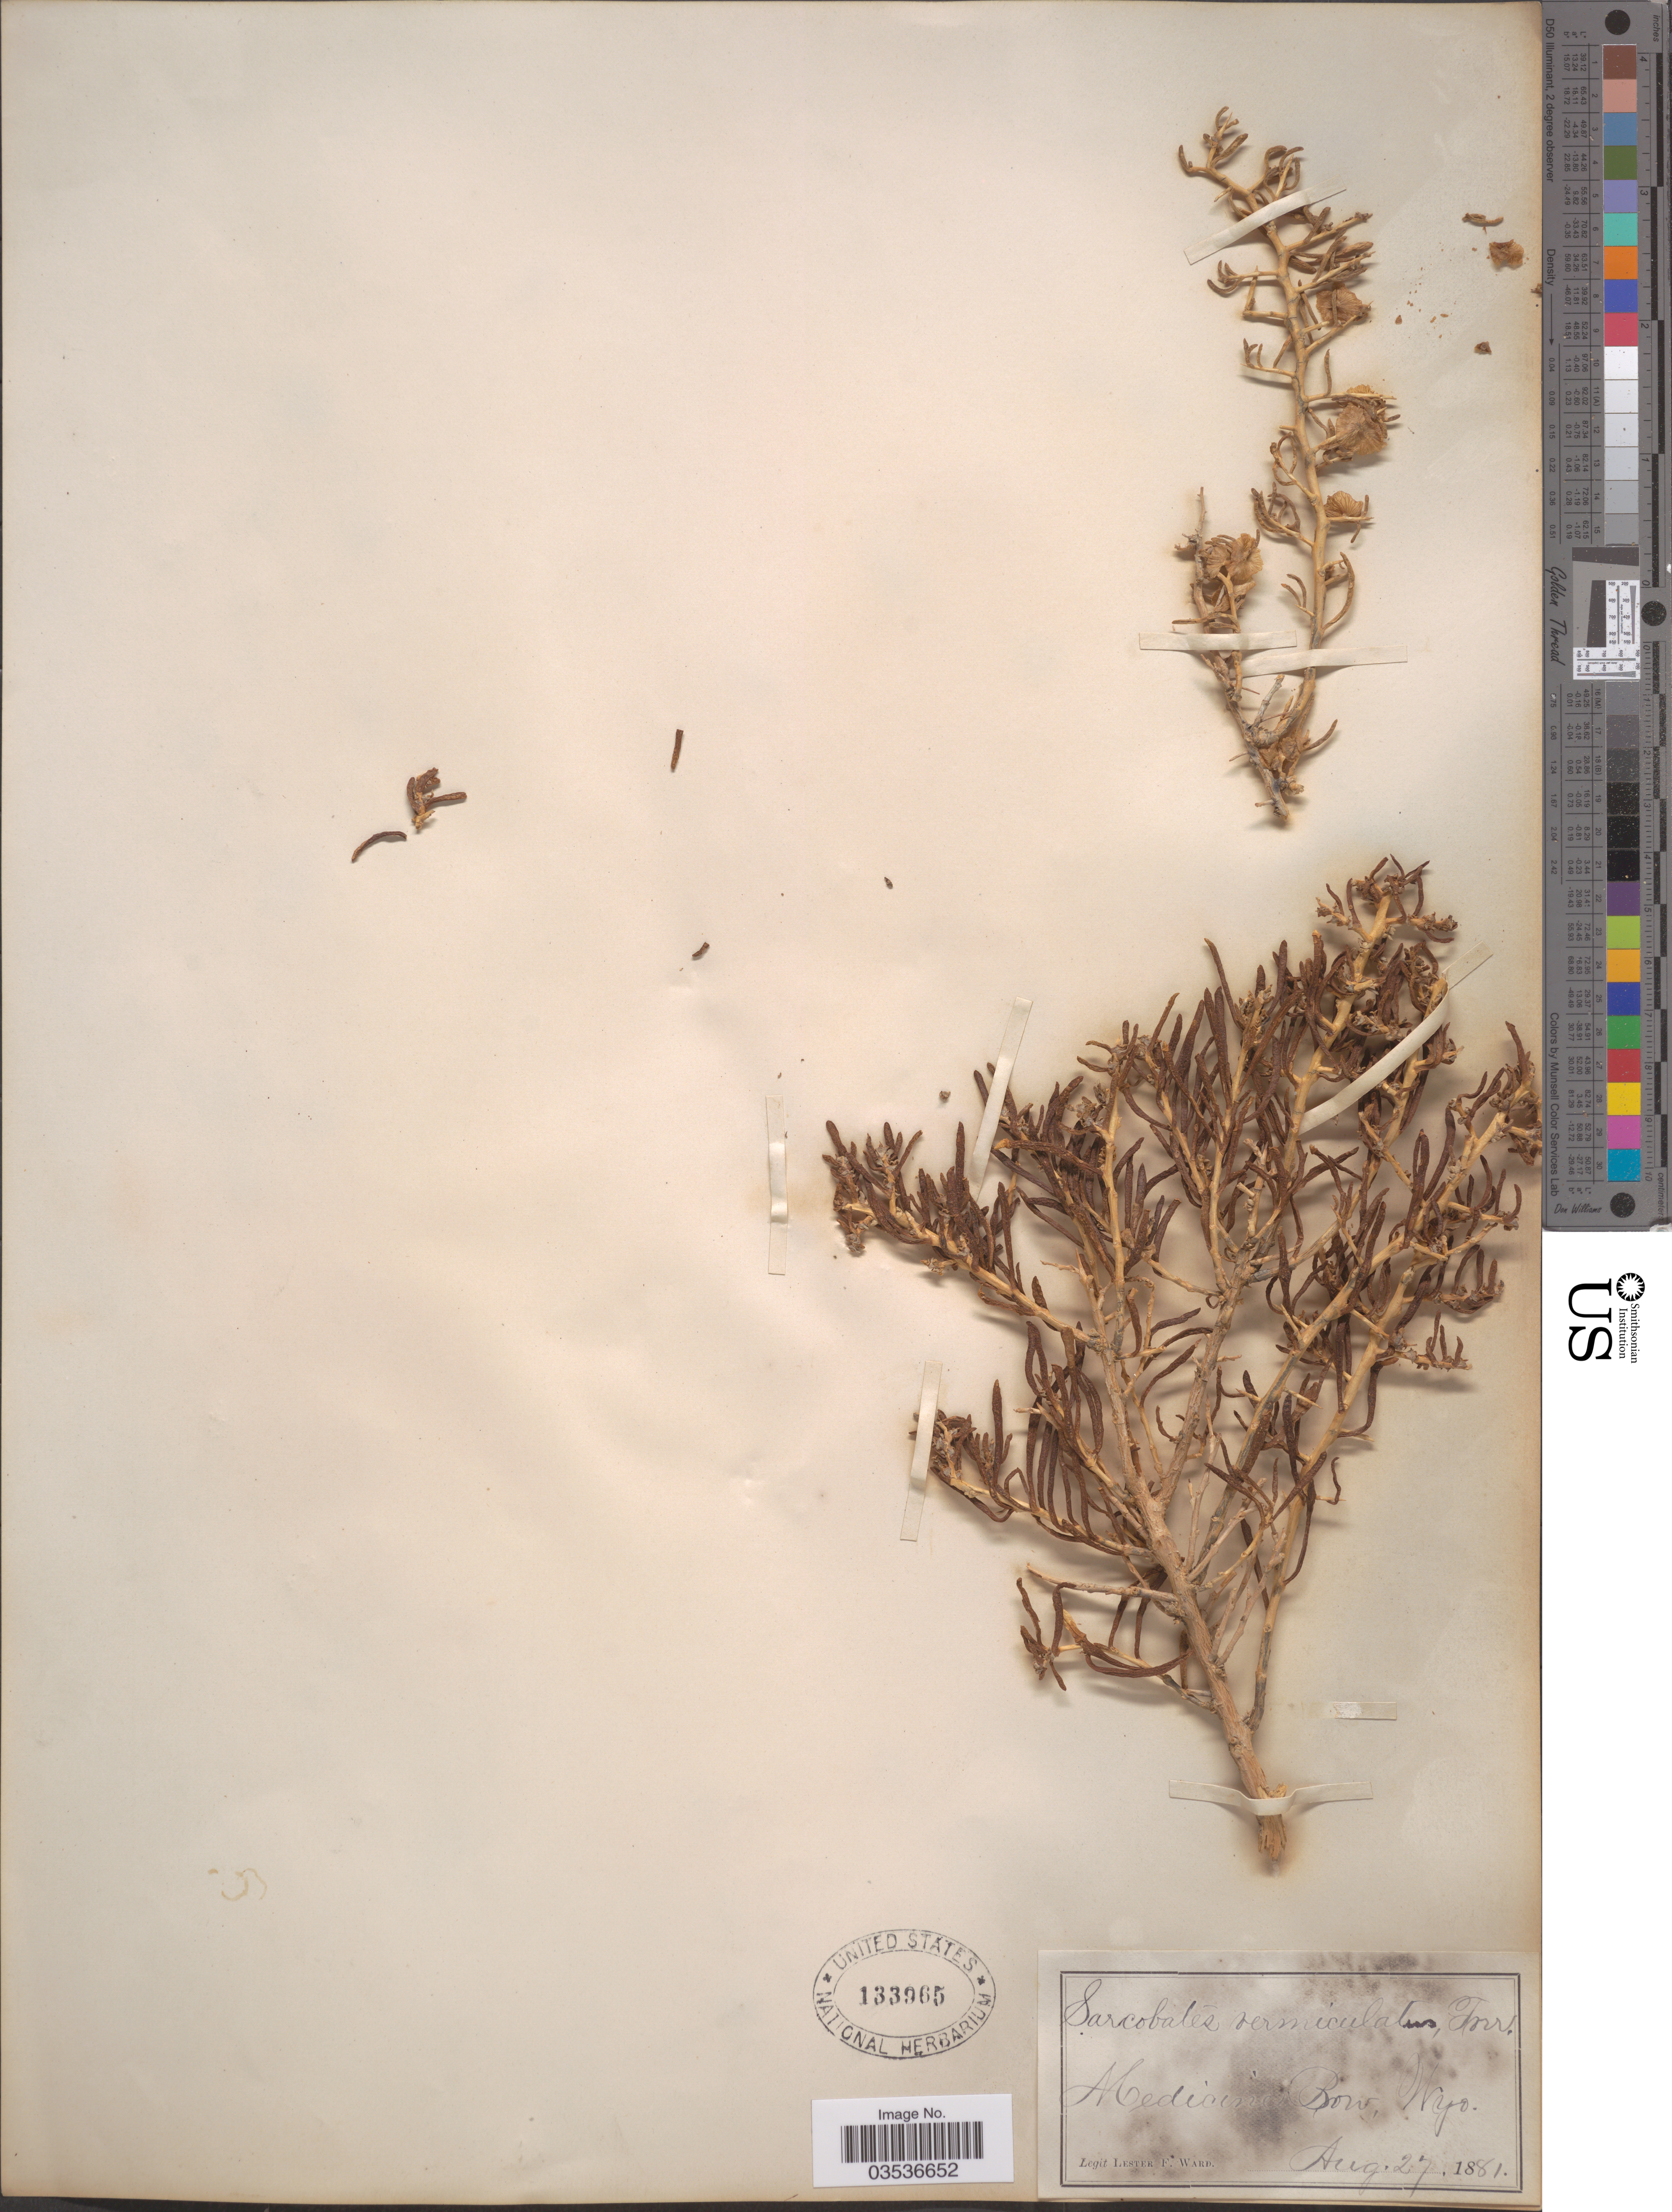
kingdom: Plantae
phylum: Tracheophyta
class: Magnoliopsida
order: Caryophyllales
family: Sarcobataceae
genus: Sarcobatus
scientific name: Sarcobatus vermiculatus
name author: (Hook.) Torr.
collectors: L. F. Ward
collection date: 1881-08-27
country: United States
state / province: Wyoming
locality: Medicine Bow.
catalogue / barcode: US 133965